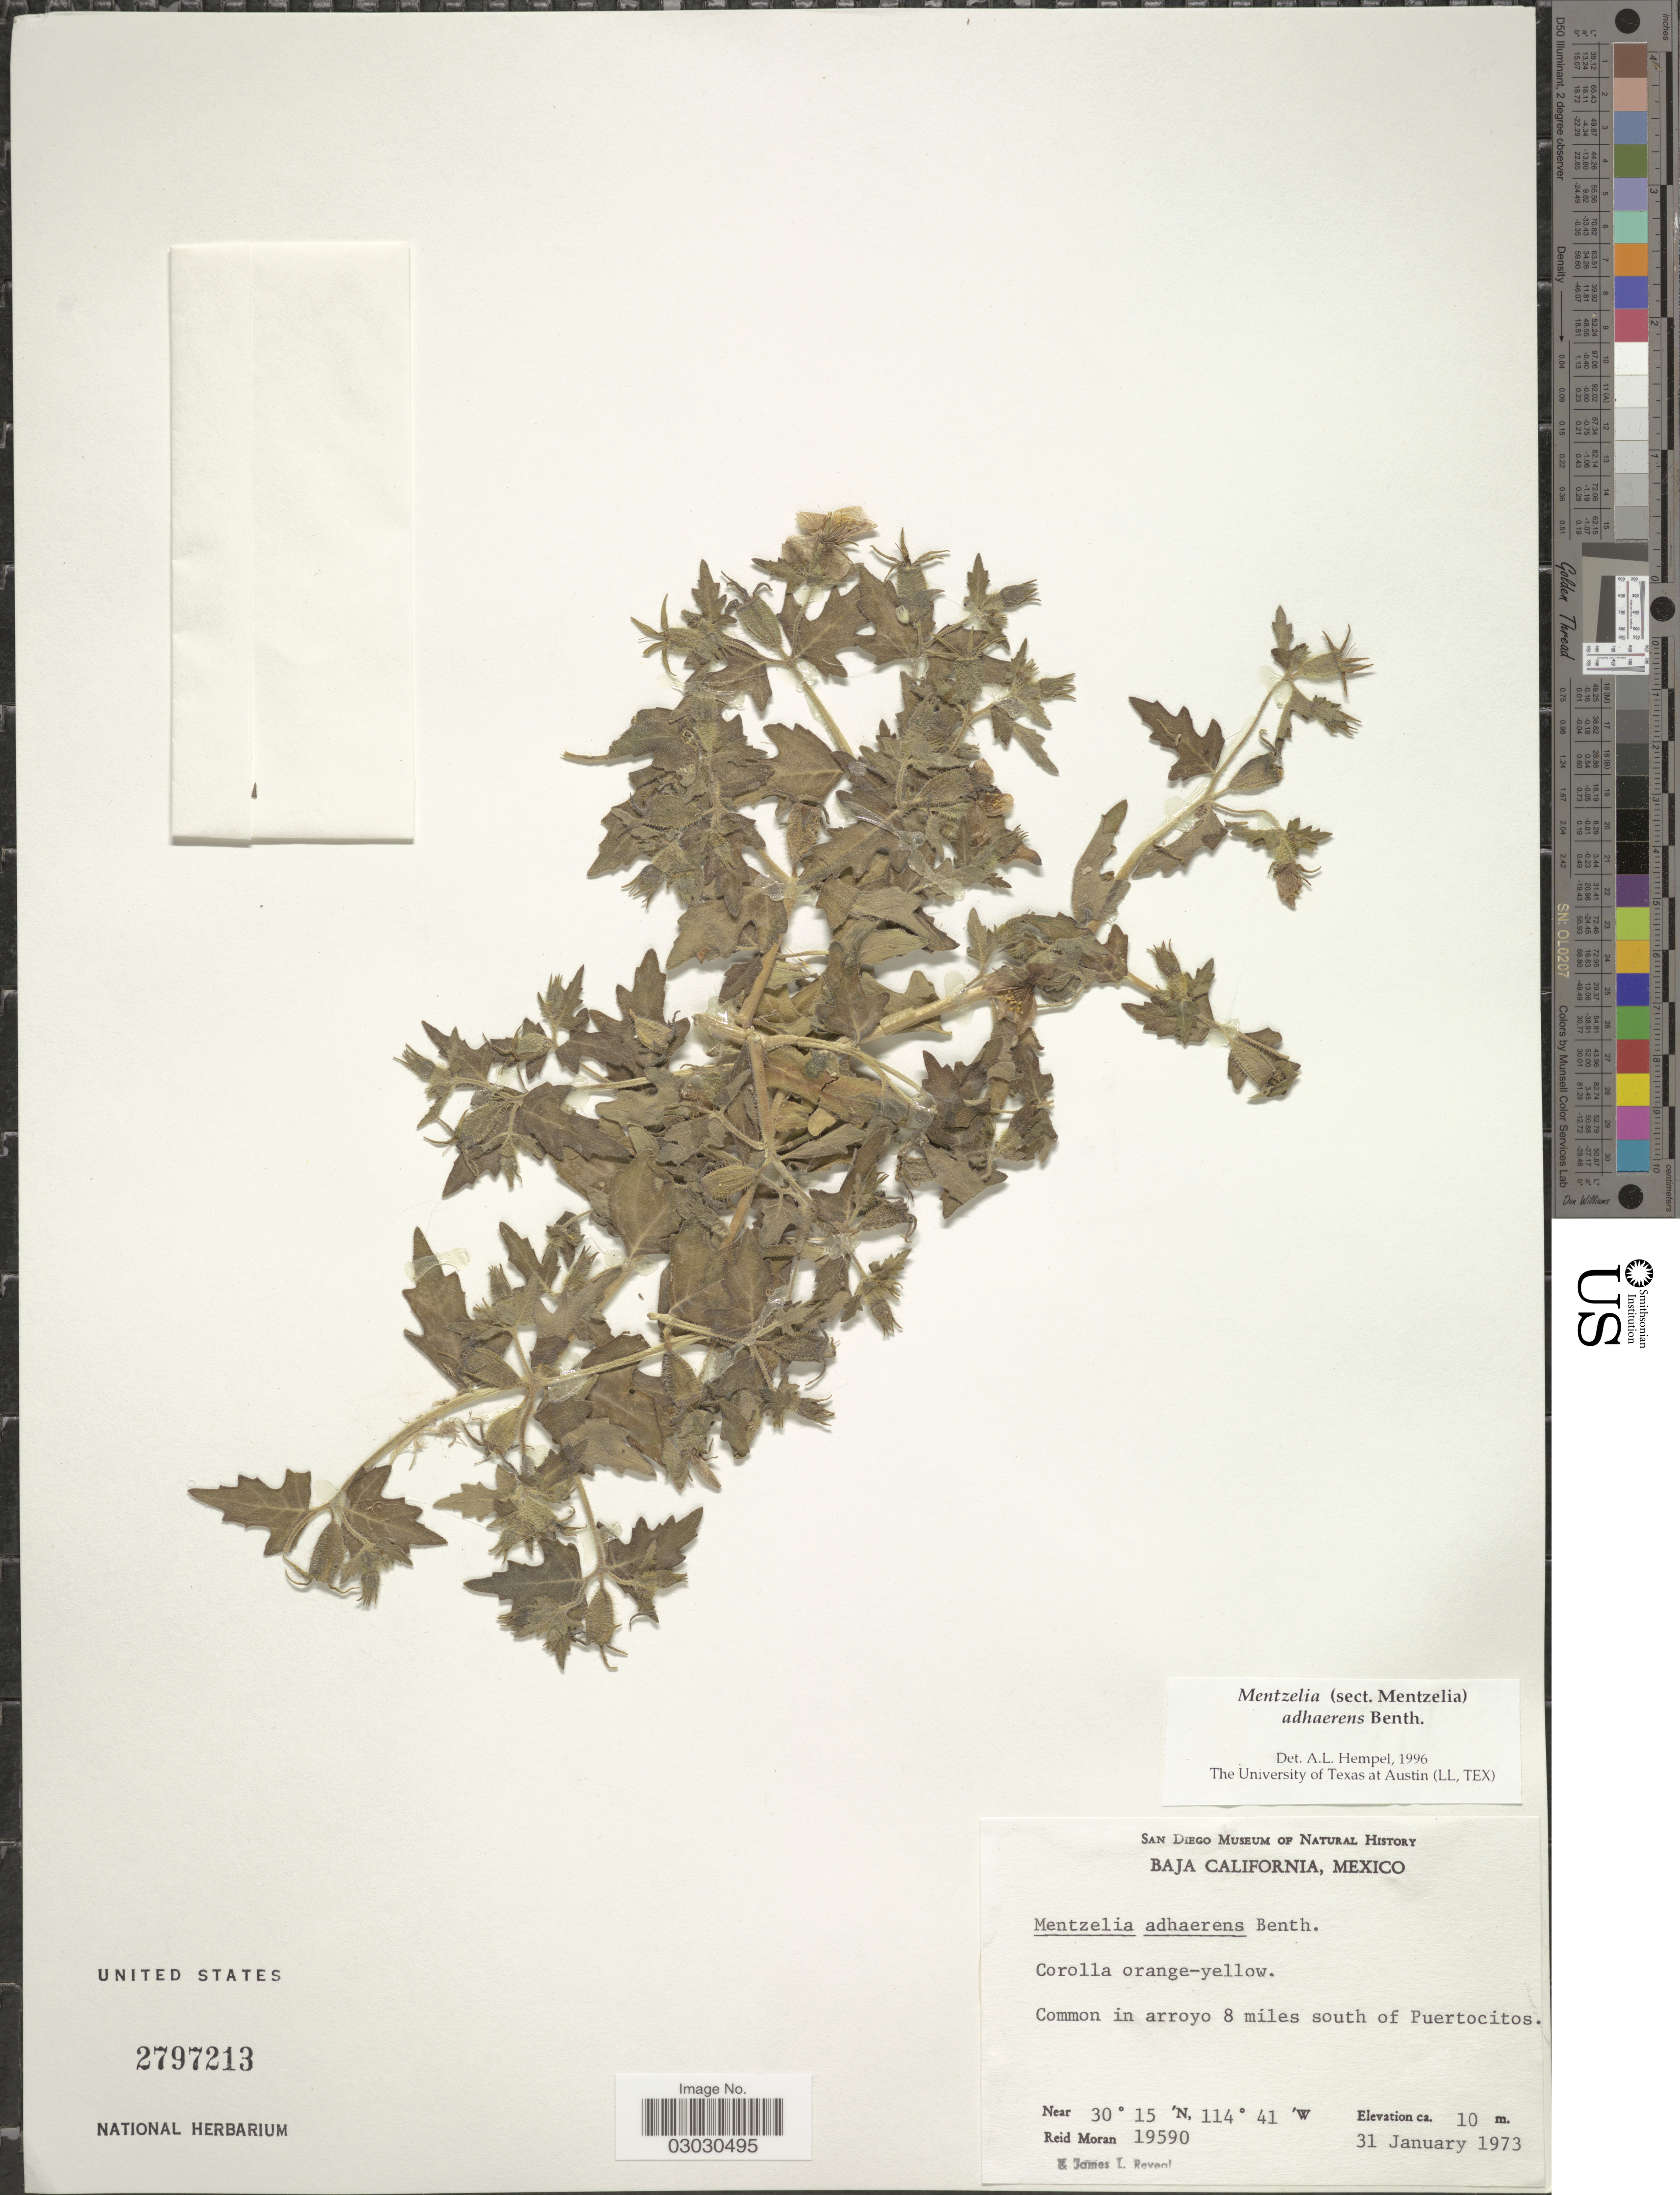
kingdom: Plantae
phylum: Tracheophyta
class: Magnoliopsida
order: Cornales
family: Loasaceae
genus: Mentzelia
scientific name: Mentzelia adhaerens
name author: Benth.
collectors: R. Moran & J. L. Reveal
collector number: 19590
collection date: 1973-01-31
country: Mexico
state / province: Baja California Norte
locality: Common in arroyo 8 miles south of Puertocitos.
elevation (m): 10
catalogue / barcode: US 2797213